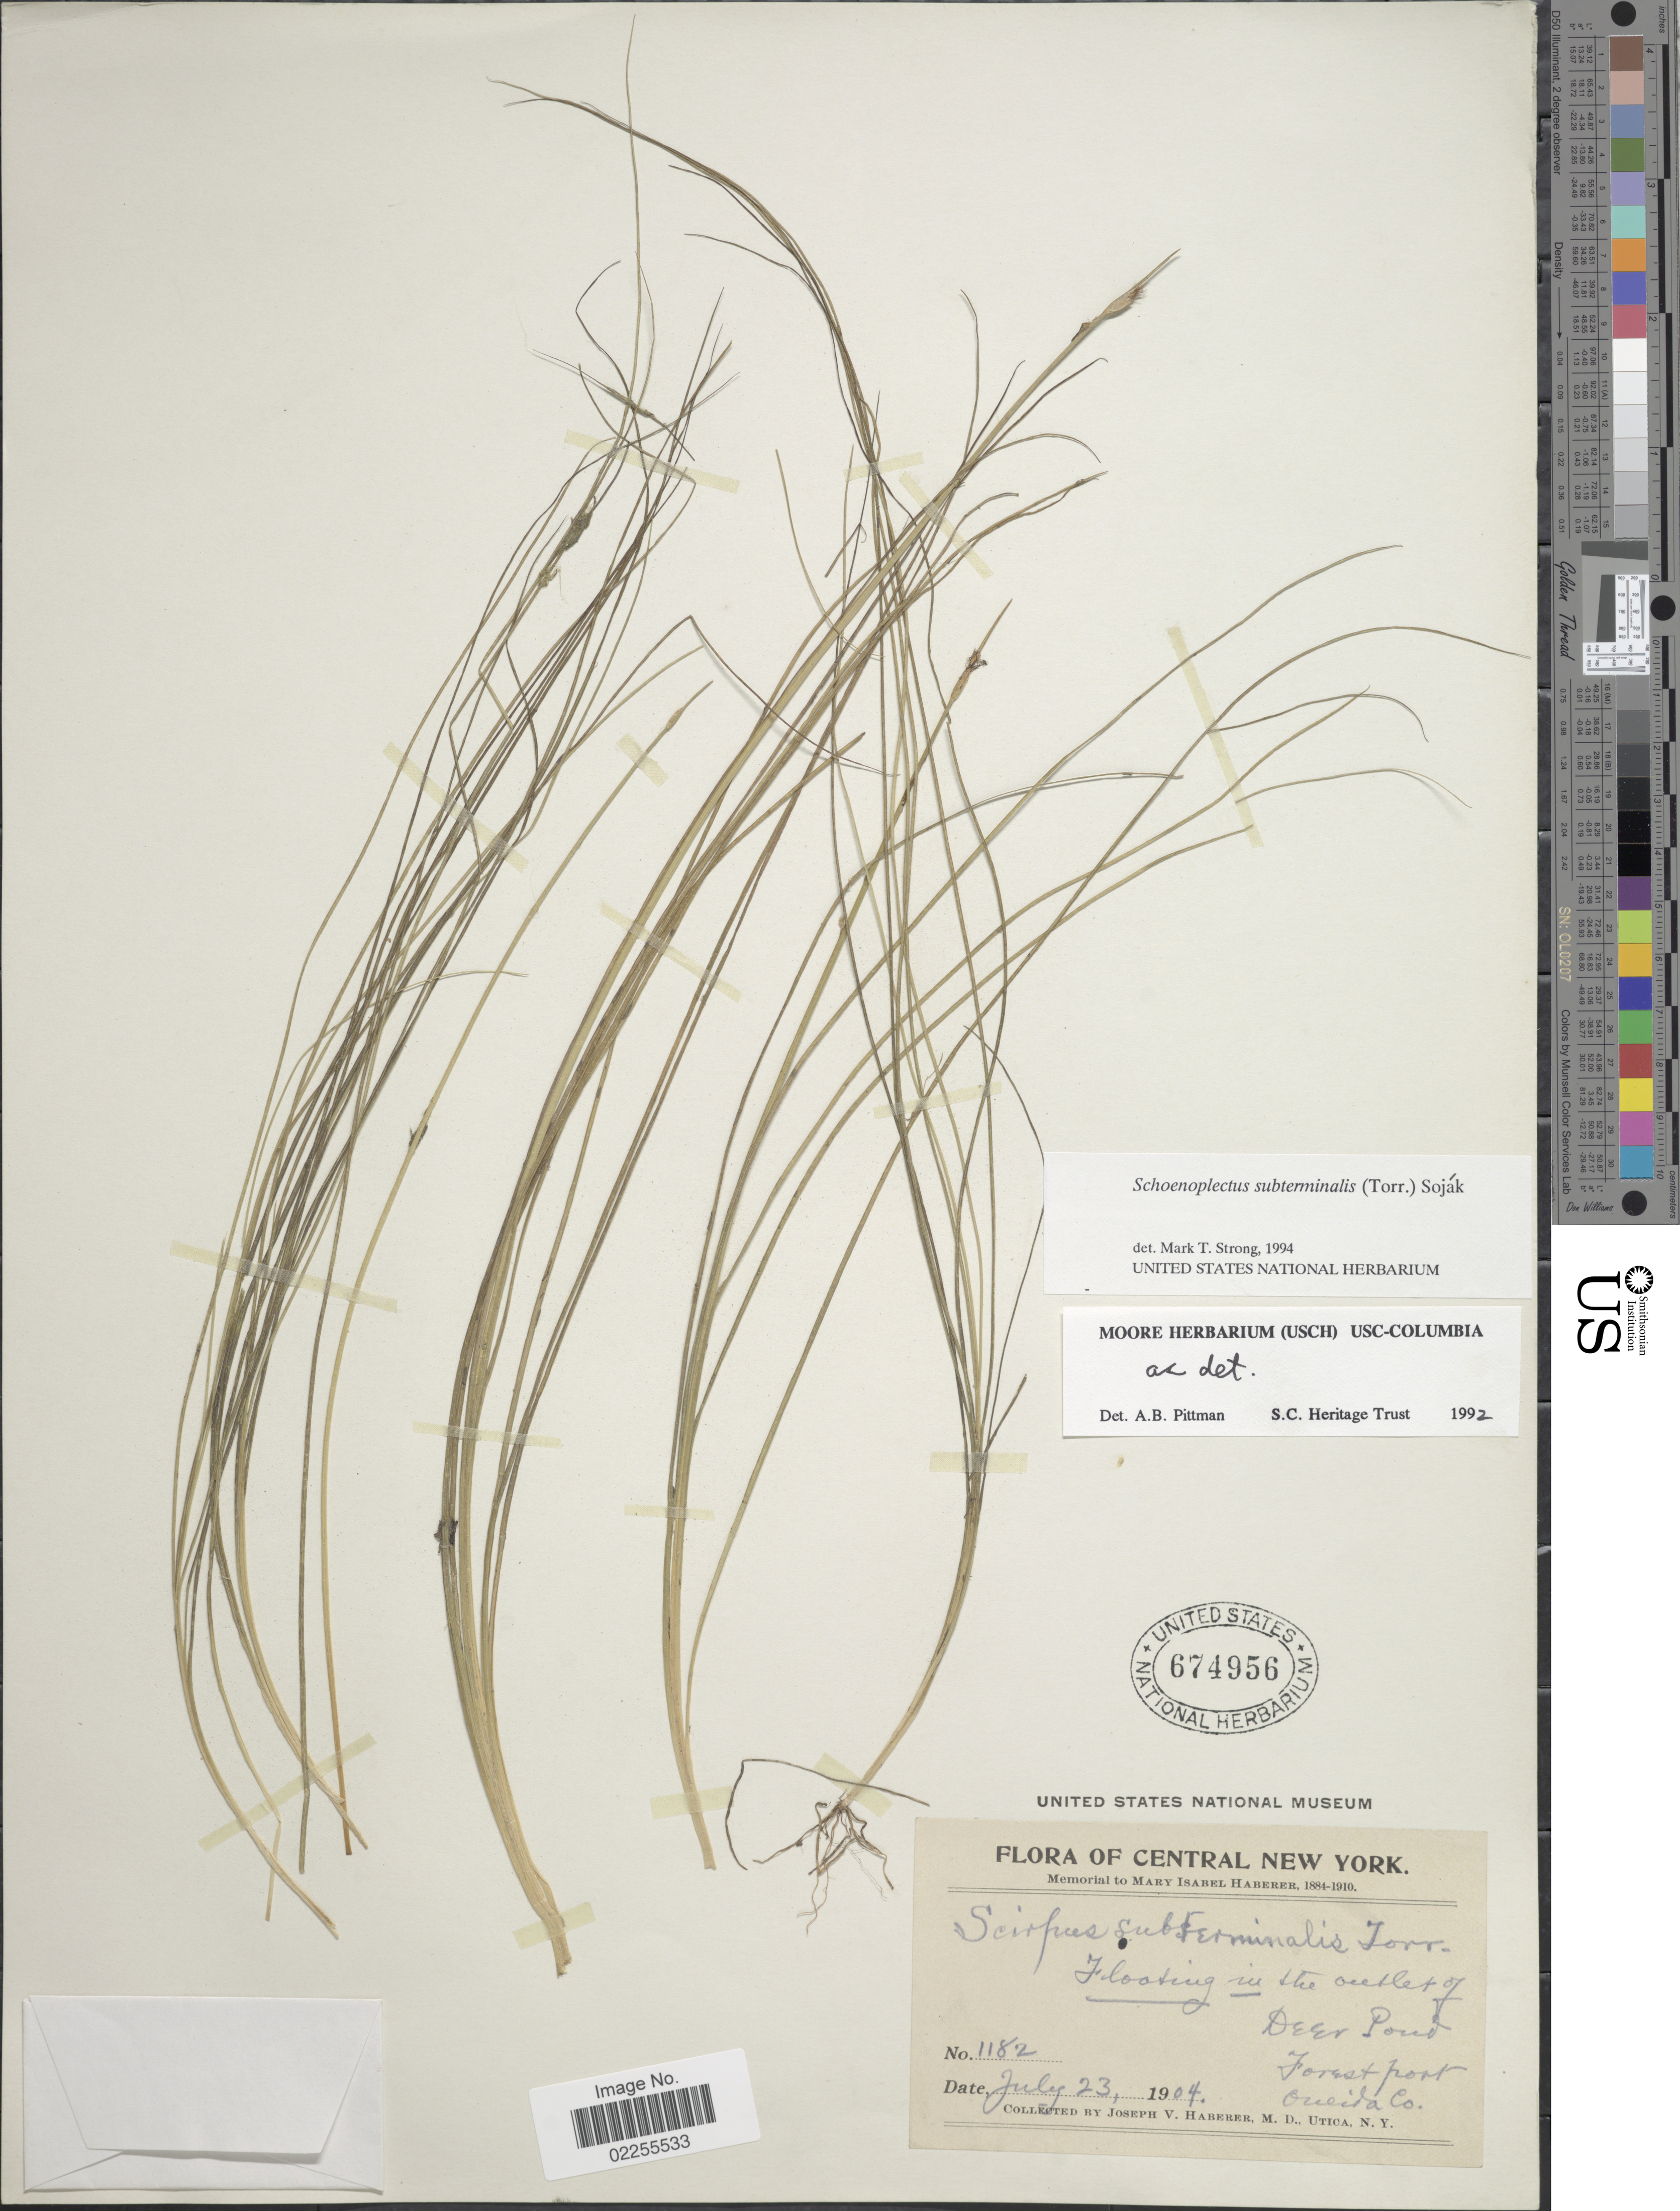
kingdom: Plantae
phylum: Tracheophyta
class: Liliopsida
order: Poales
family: Cyperaceae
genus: Schoenoplectus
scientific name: Schoenoplectus subterminalis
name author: (Torr.) Soják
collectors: J. V. Haberer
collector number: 1182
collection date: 1904-07-23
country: United States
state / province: New York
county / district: Oneida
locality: Central New York, floating in the outlet of Deer Pond, Forest port Oneida Co.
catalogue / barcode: US 674956